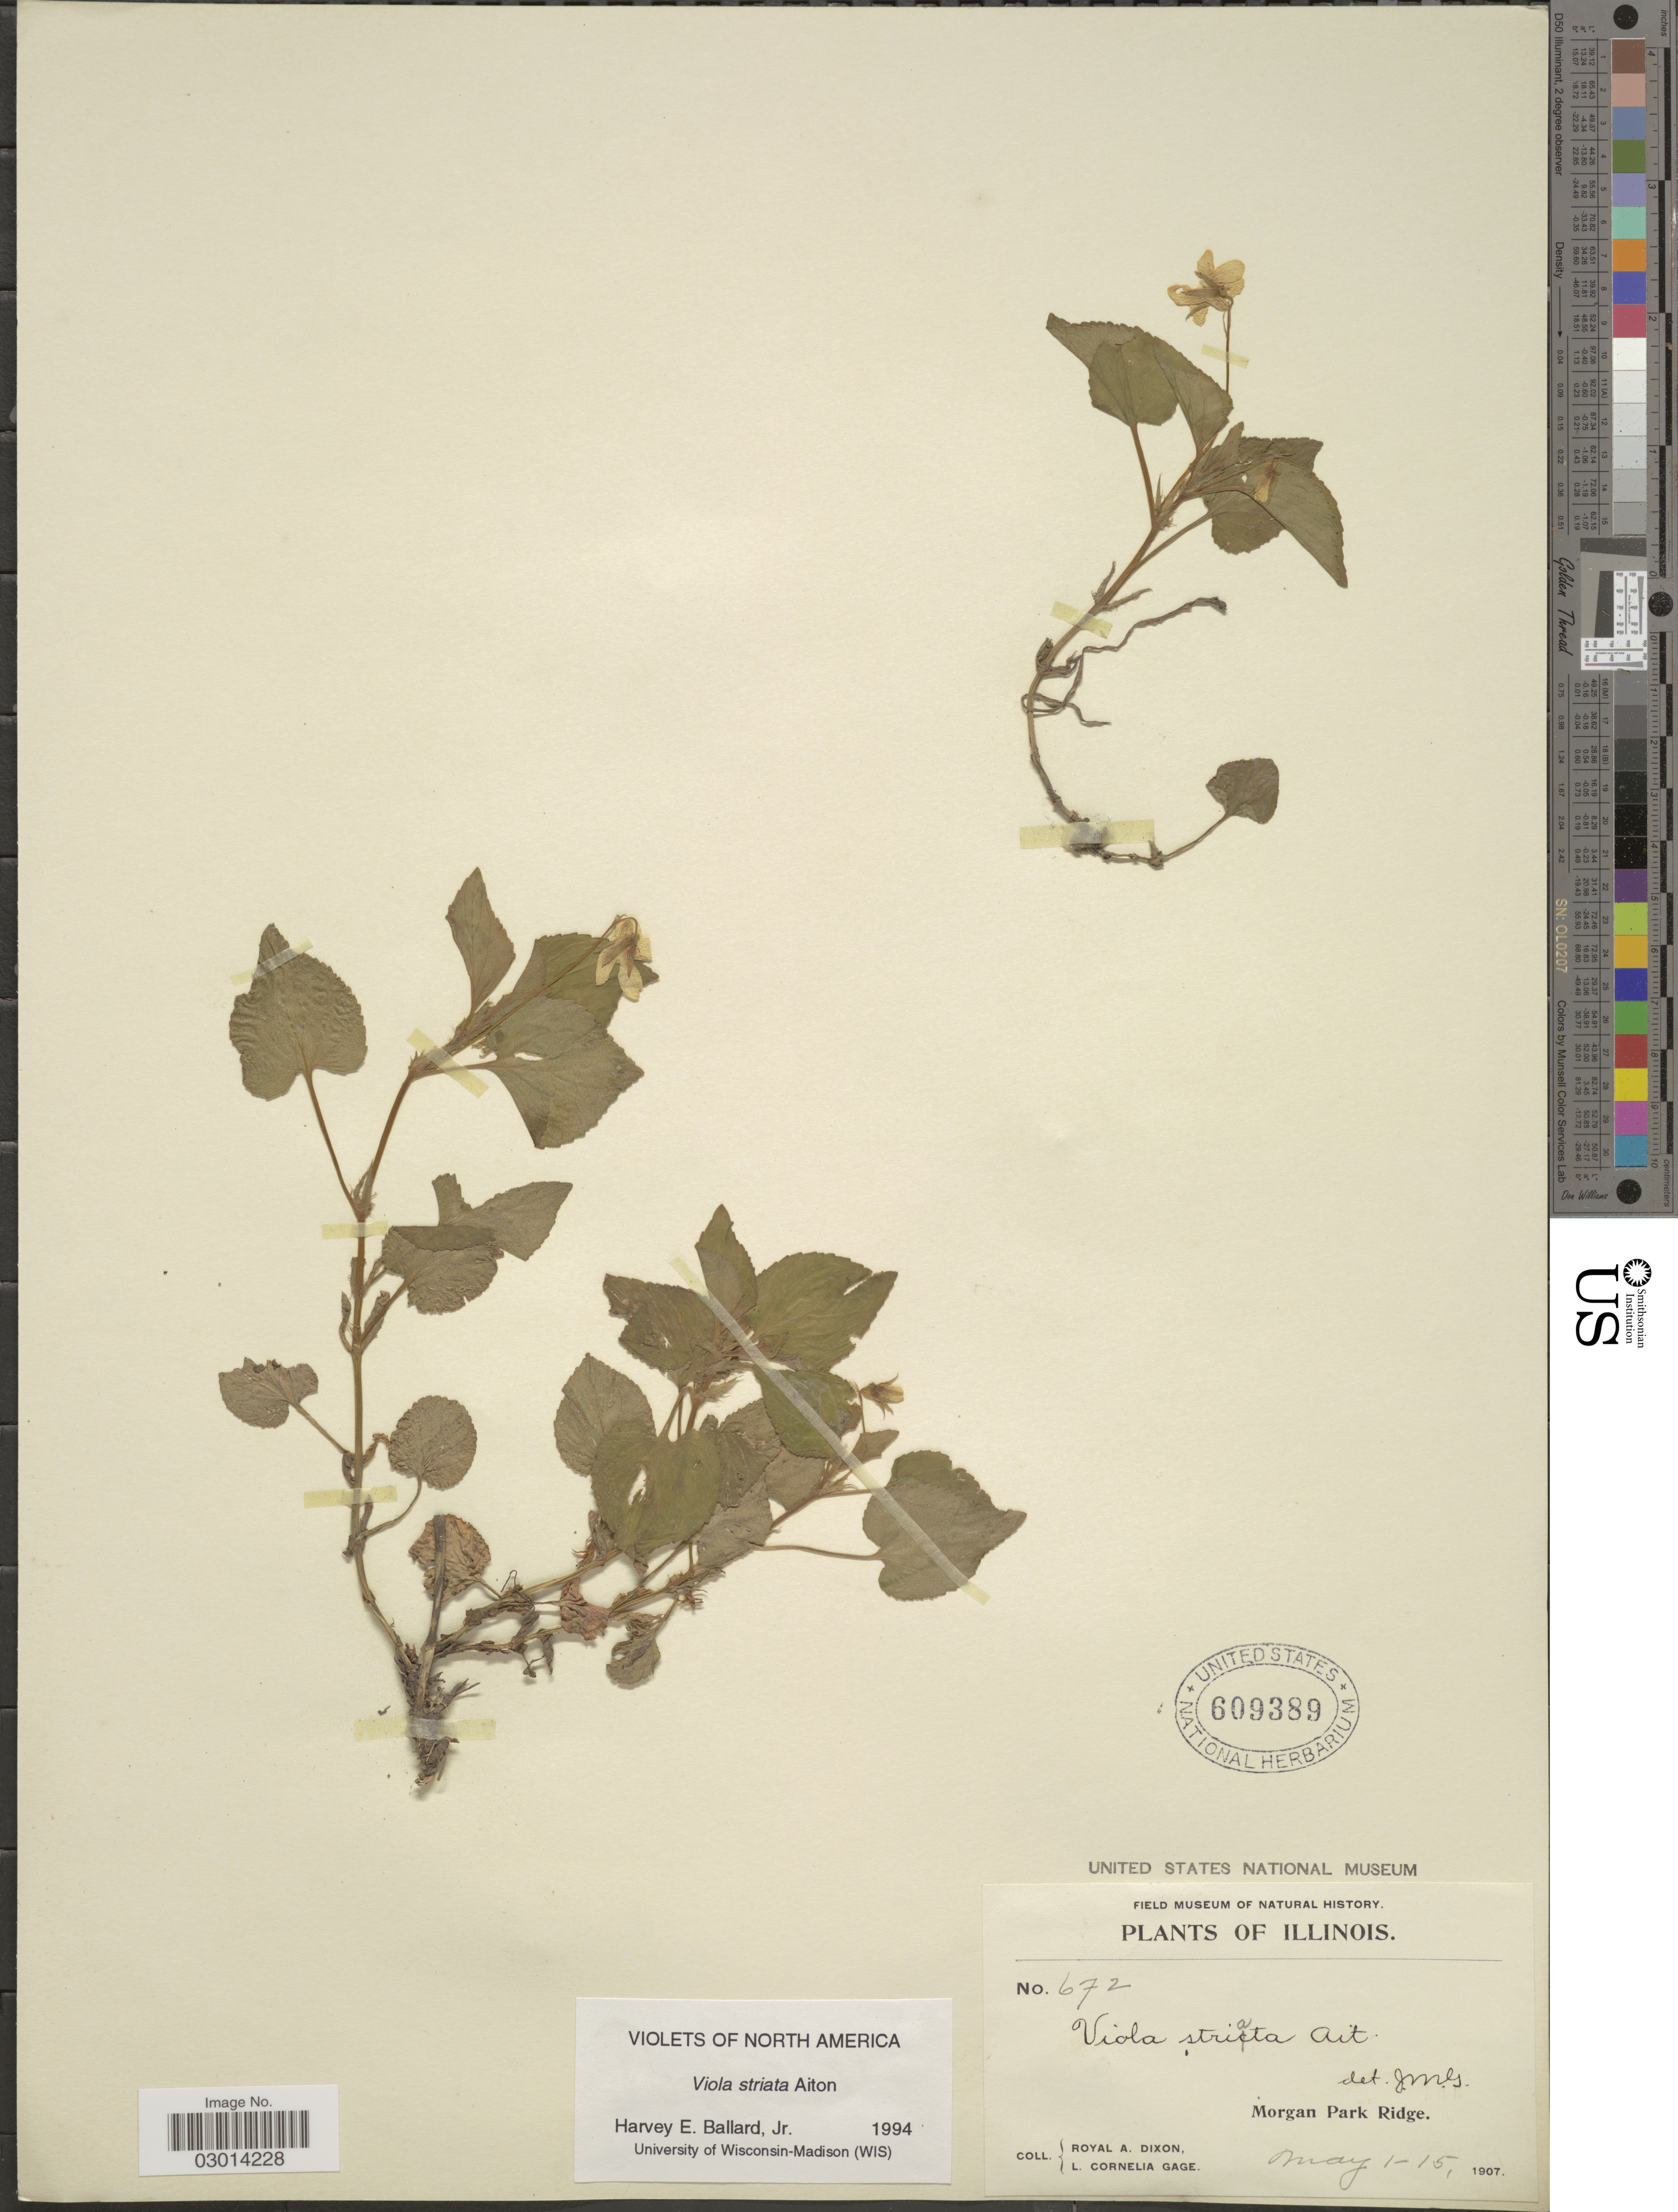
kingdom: Plantae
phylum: Tracheophyta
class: Magnoliopsida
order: Malpighiales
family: Violaceae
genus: Viola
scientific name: Viola rostrata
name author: Pursh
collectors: R. A. Dixon & L. Gage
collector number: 672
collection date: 1907-05-01/1907-05-15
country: United States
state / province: Illinois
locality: Morgan Park Ridge.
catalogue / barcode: US 609389